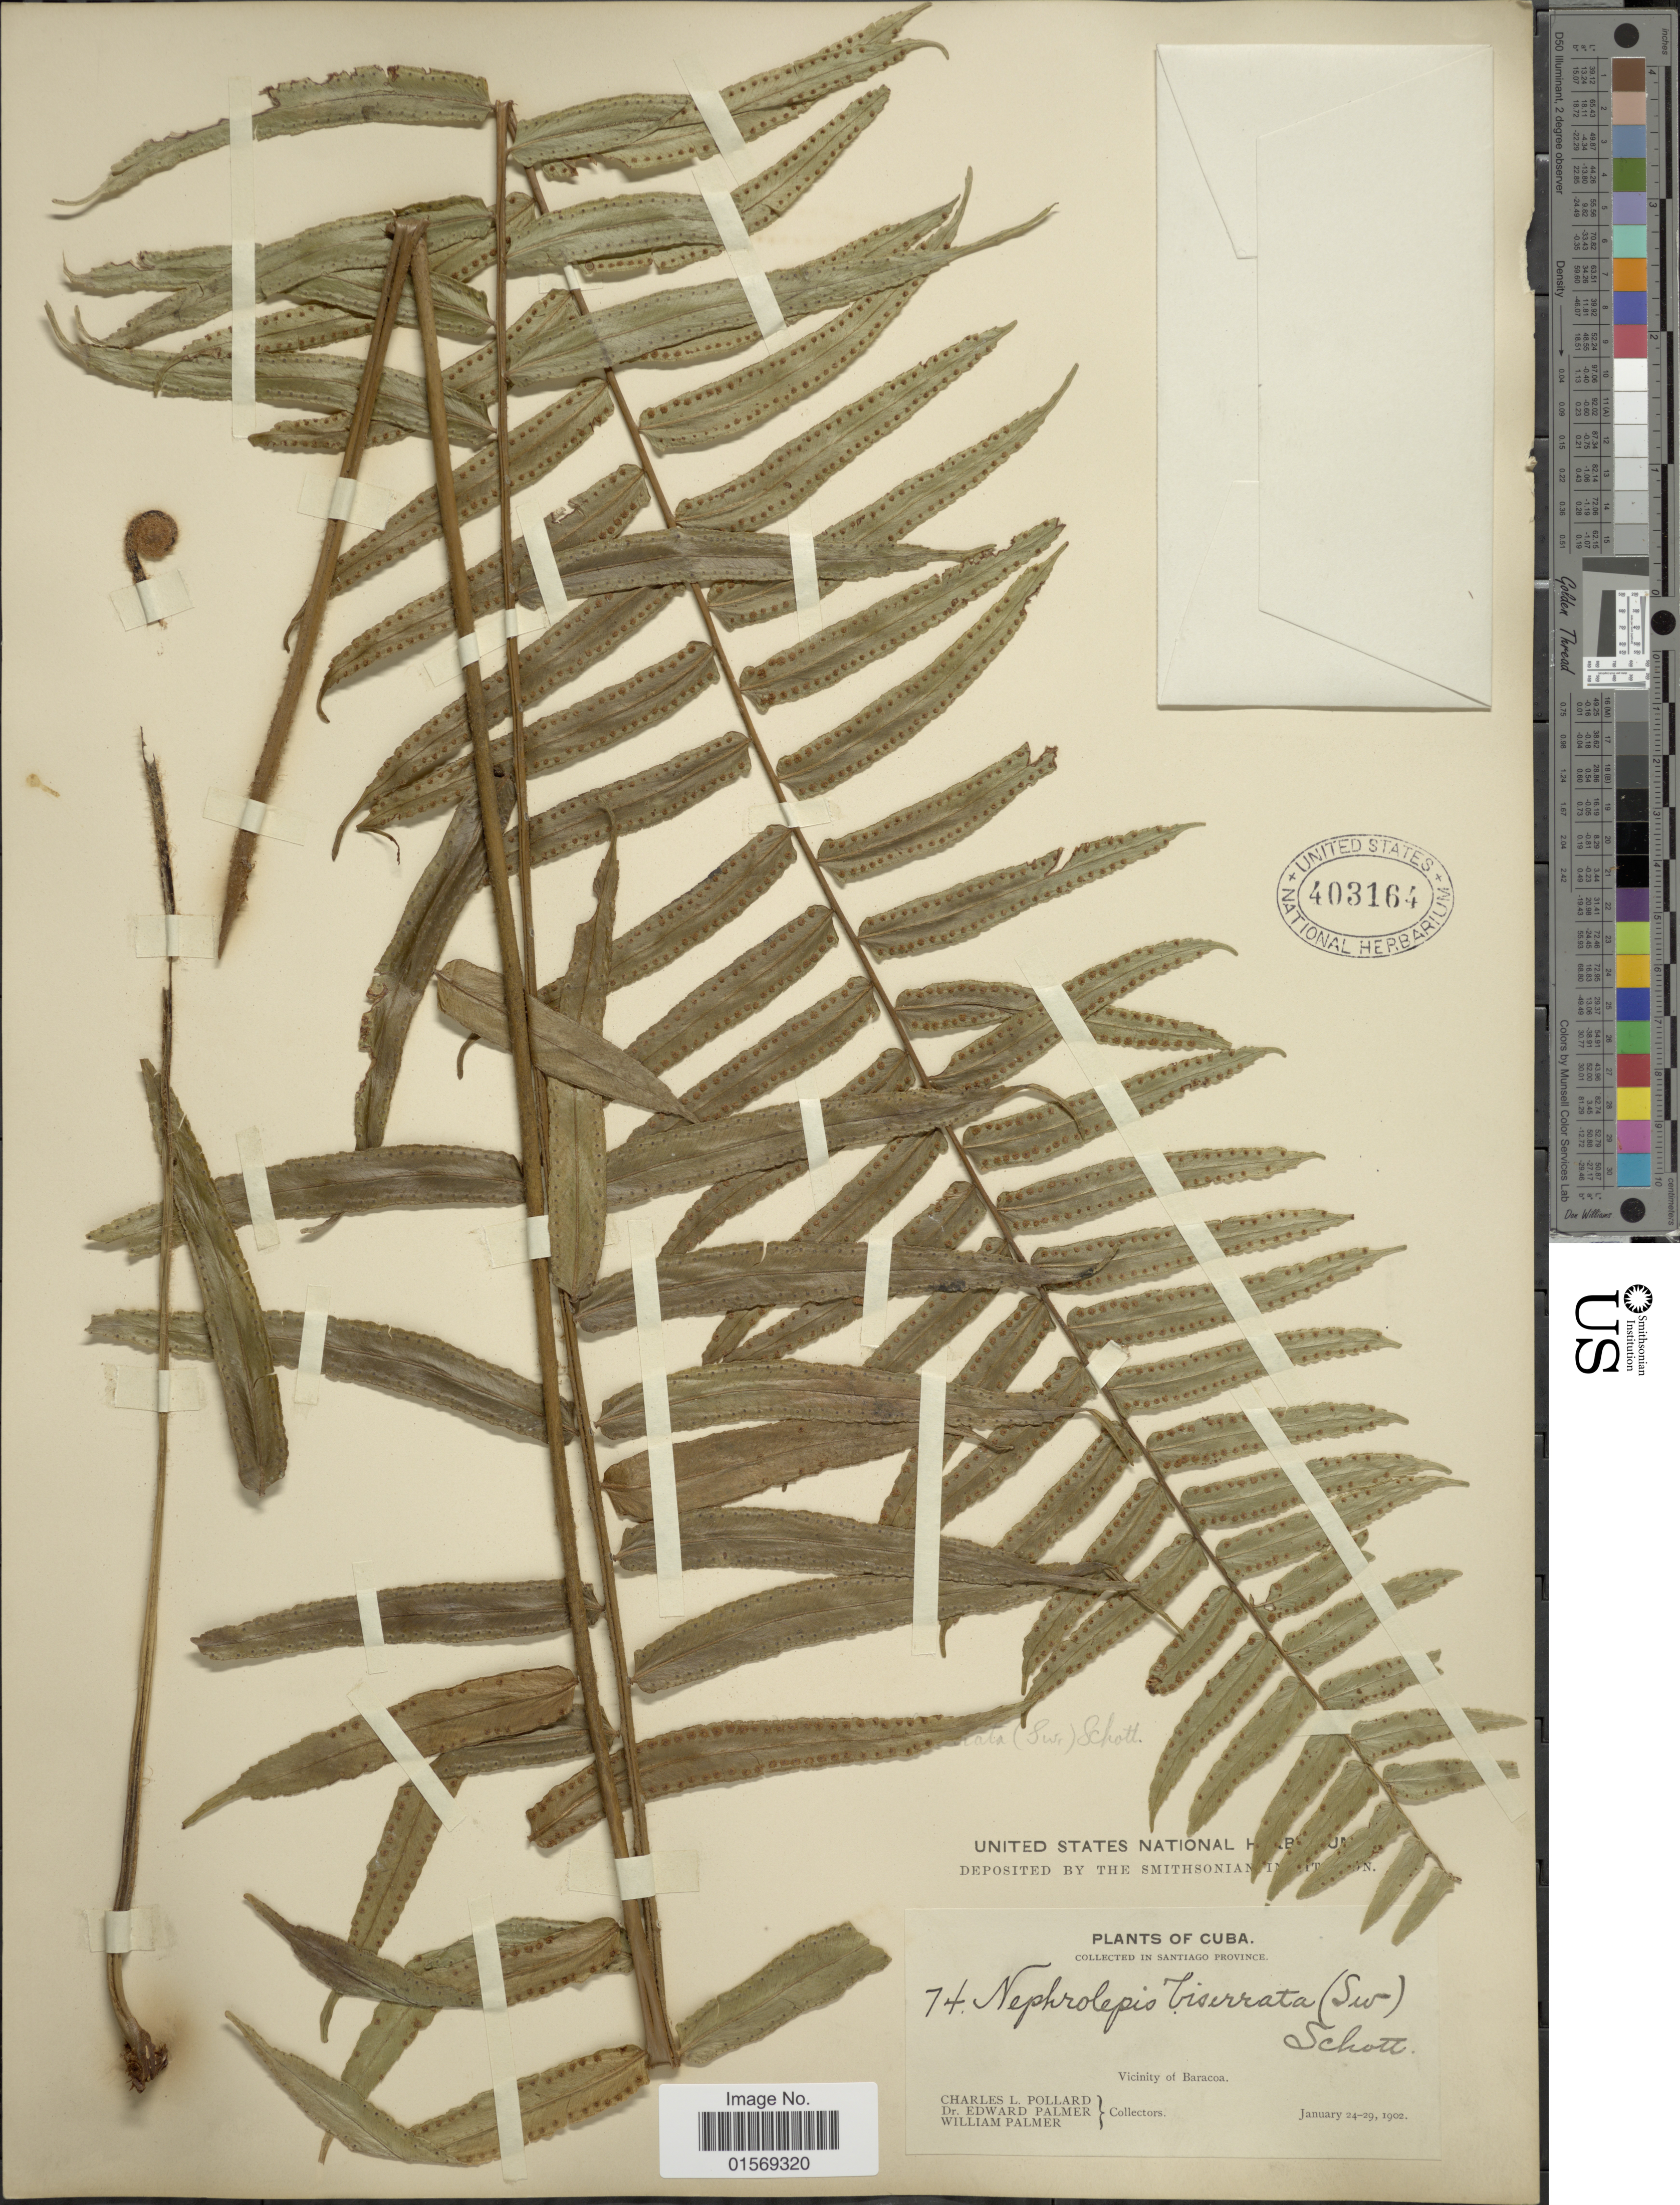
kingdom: Plantae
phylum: Tracheophyta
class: Polypodiopsida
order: Polypodiales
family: Nephrolepidaceae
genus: Nephrolepis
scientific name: Nephrolepis biserrata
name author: (Sw.) Schott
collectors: C. L. Pollard, E. Palmer & W. Palmer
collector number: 74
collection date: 1902-01-24/1902-01-29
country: Cuba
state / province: Santiago de Cuba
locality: Cuba. Santiago Province. Vicinity of Baracoa.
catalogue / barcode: US 403164